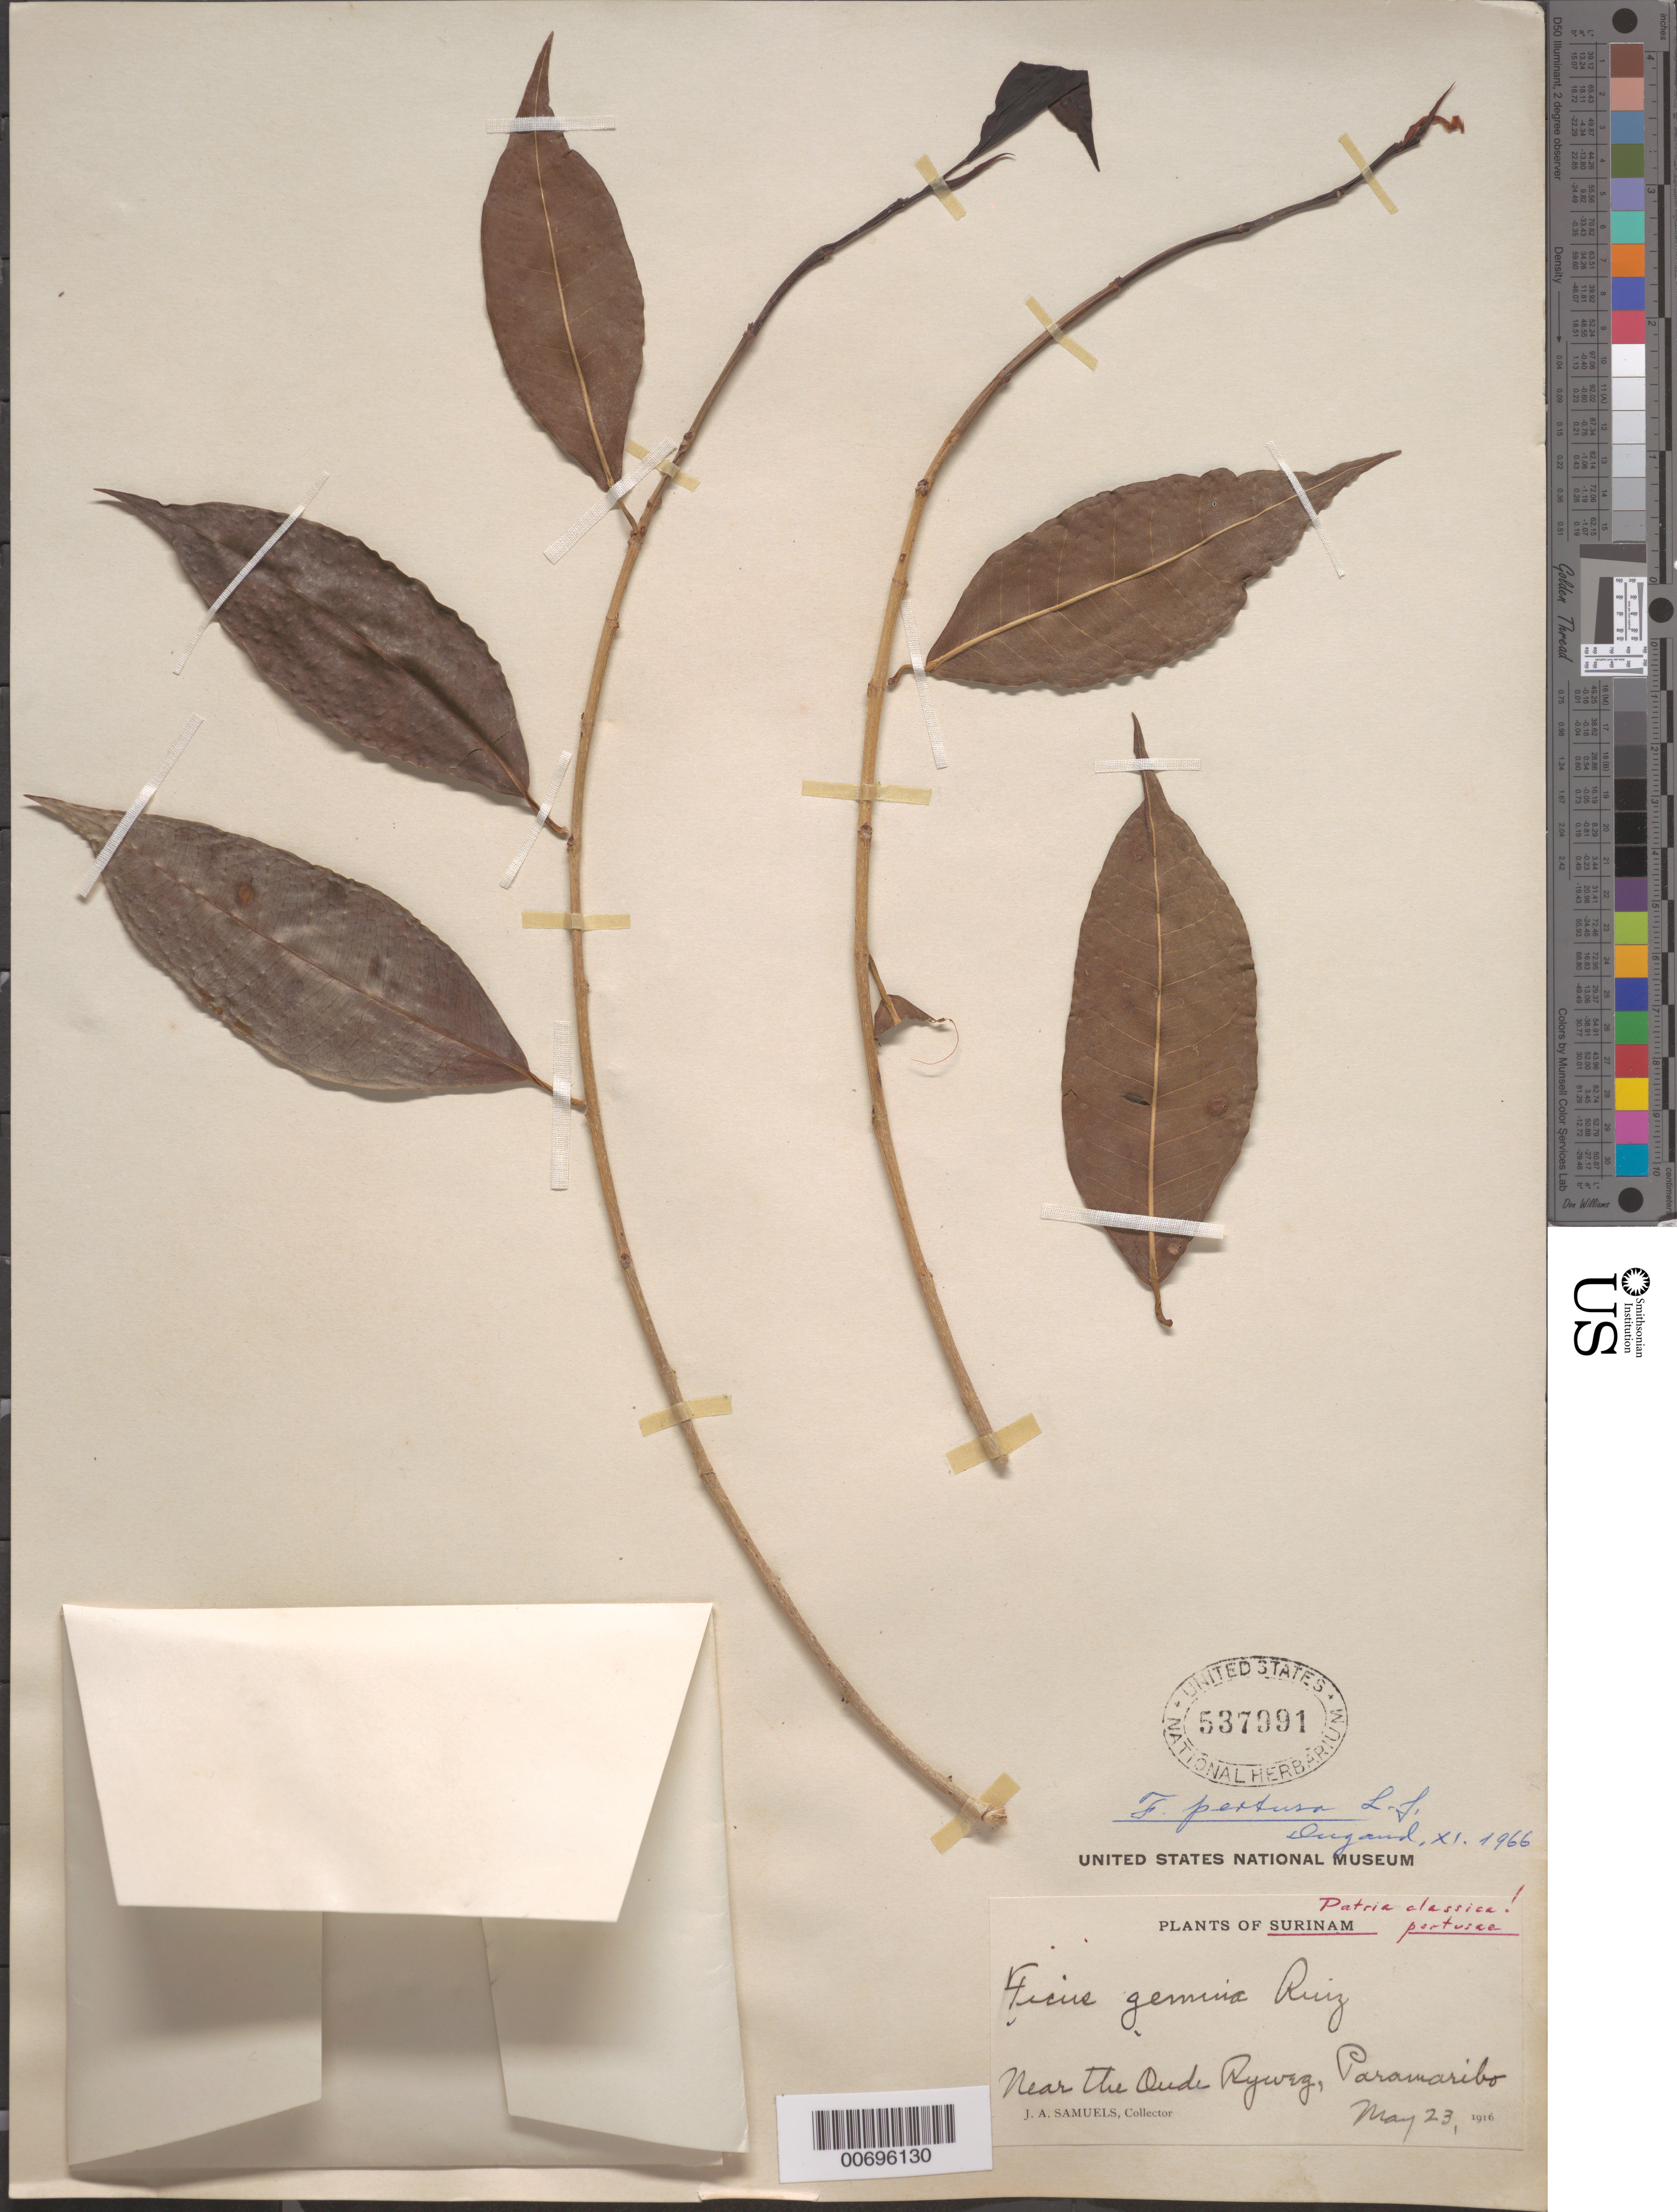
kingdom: Plantae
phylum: Tracheophyta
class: Magnoliopsida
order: Rosales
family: Moraceae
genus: Ficus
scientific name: Ficus pertusa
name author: L. f.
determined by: Dugand, --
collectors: J. A. Samuels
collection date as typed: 23-May-16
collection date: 1916-05-23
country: Suriname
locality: Paramaribo, near Oude Ryweg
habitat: Near the creek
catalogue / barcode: US 537991